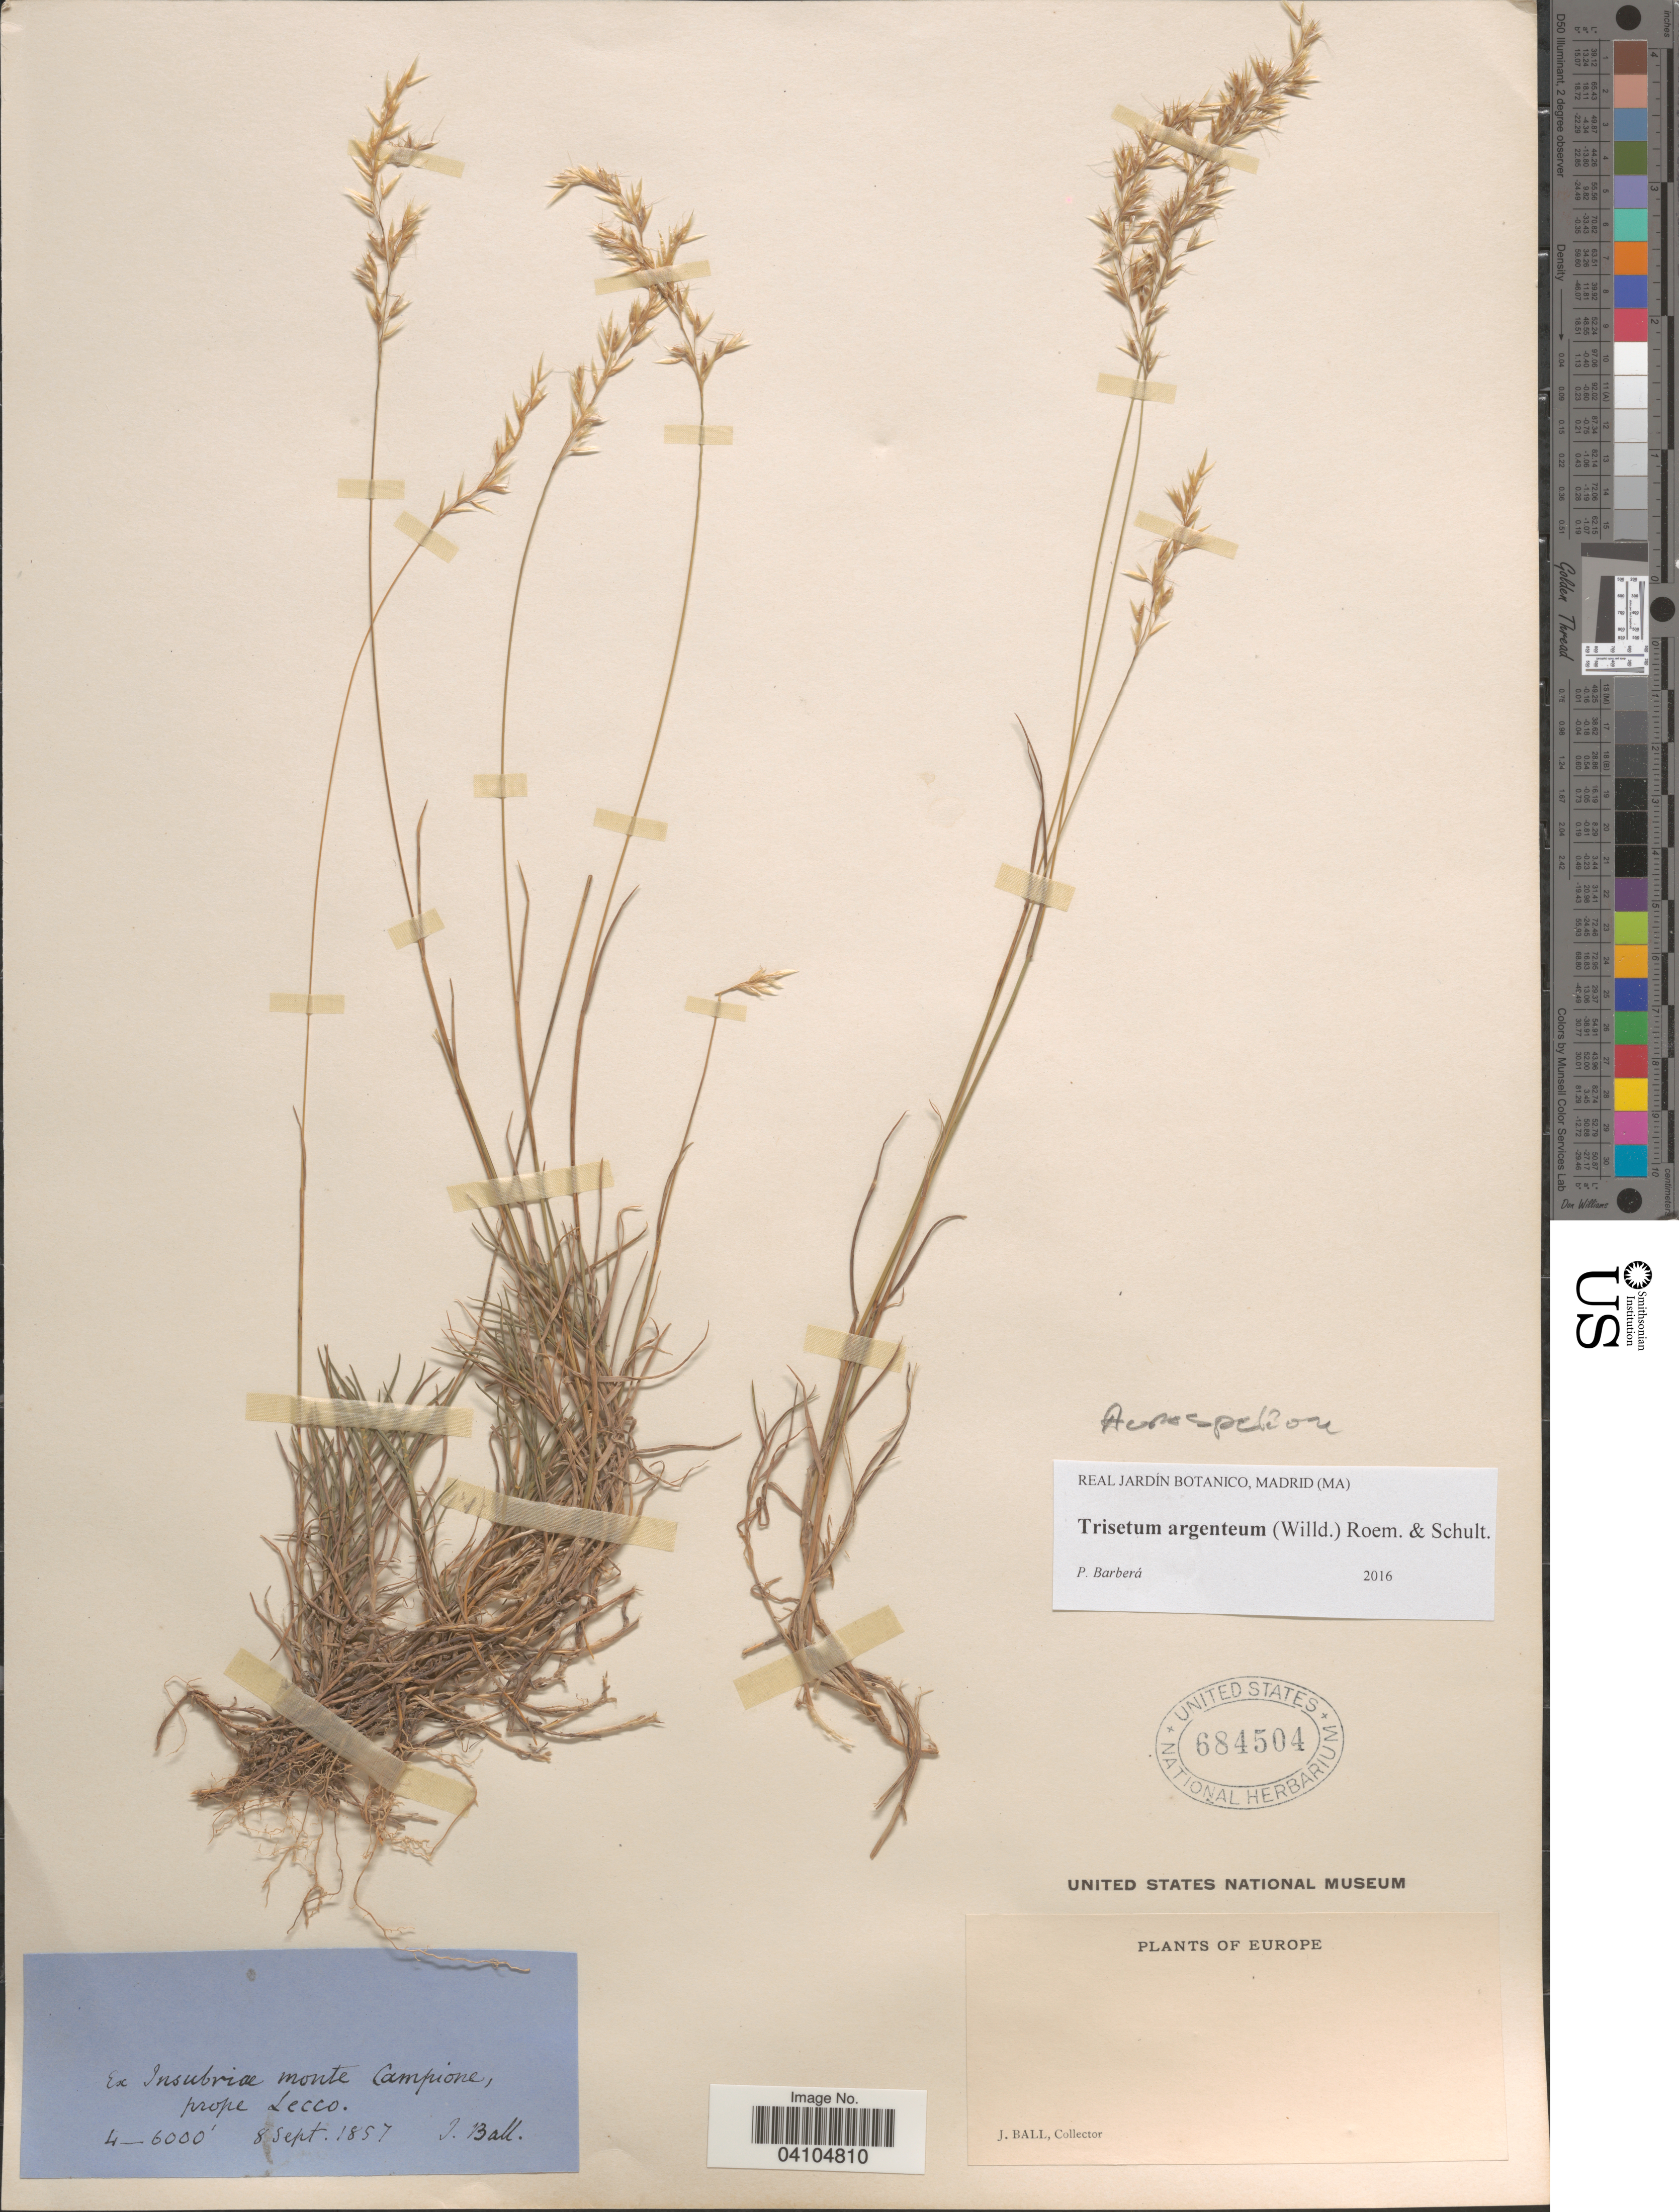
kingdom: Plantae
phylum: Tracheophyta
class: Liliopsida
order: Poales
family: Poaceae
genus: Acrospelion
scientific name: Acrospelion argenteum ined.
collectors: J. Ball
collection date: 1857-09-08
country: Italy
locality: Ex Insubriae monte Campione, prope Lecco. Europe.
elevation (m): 1219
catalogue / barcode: US 684504